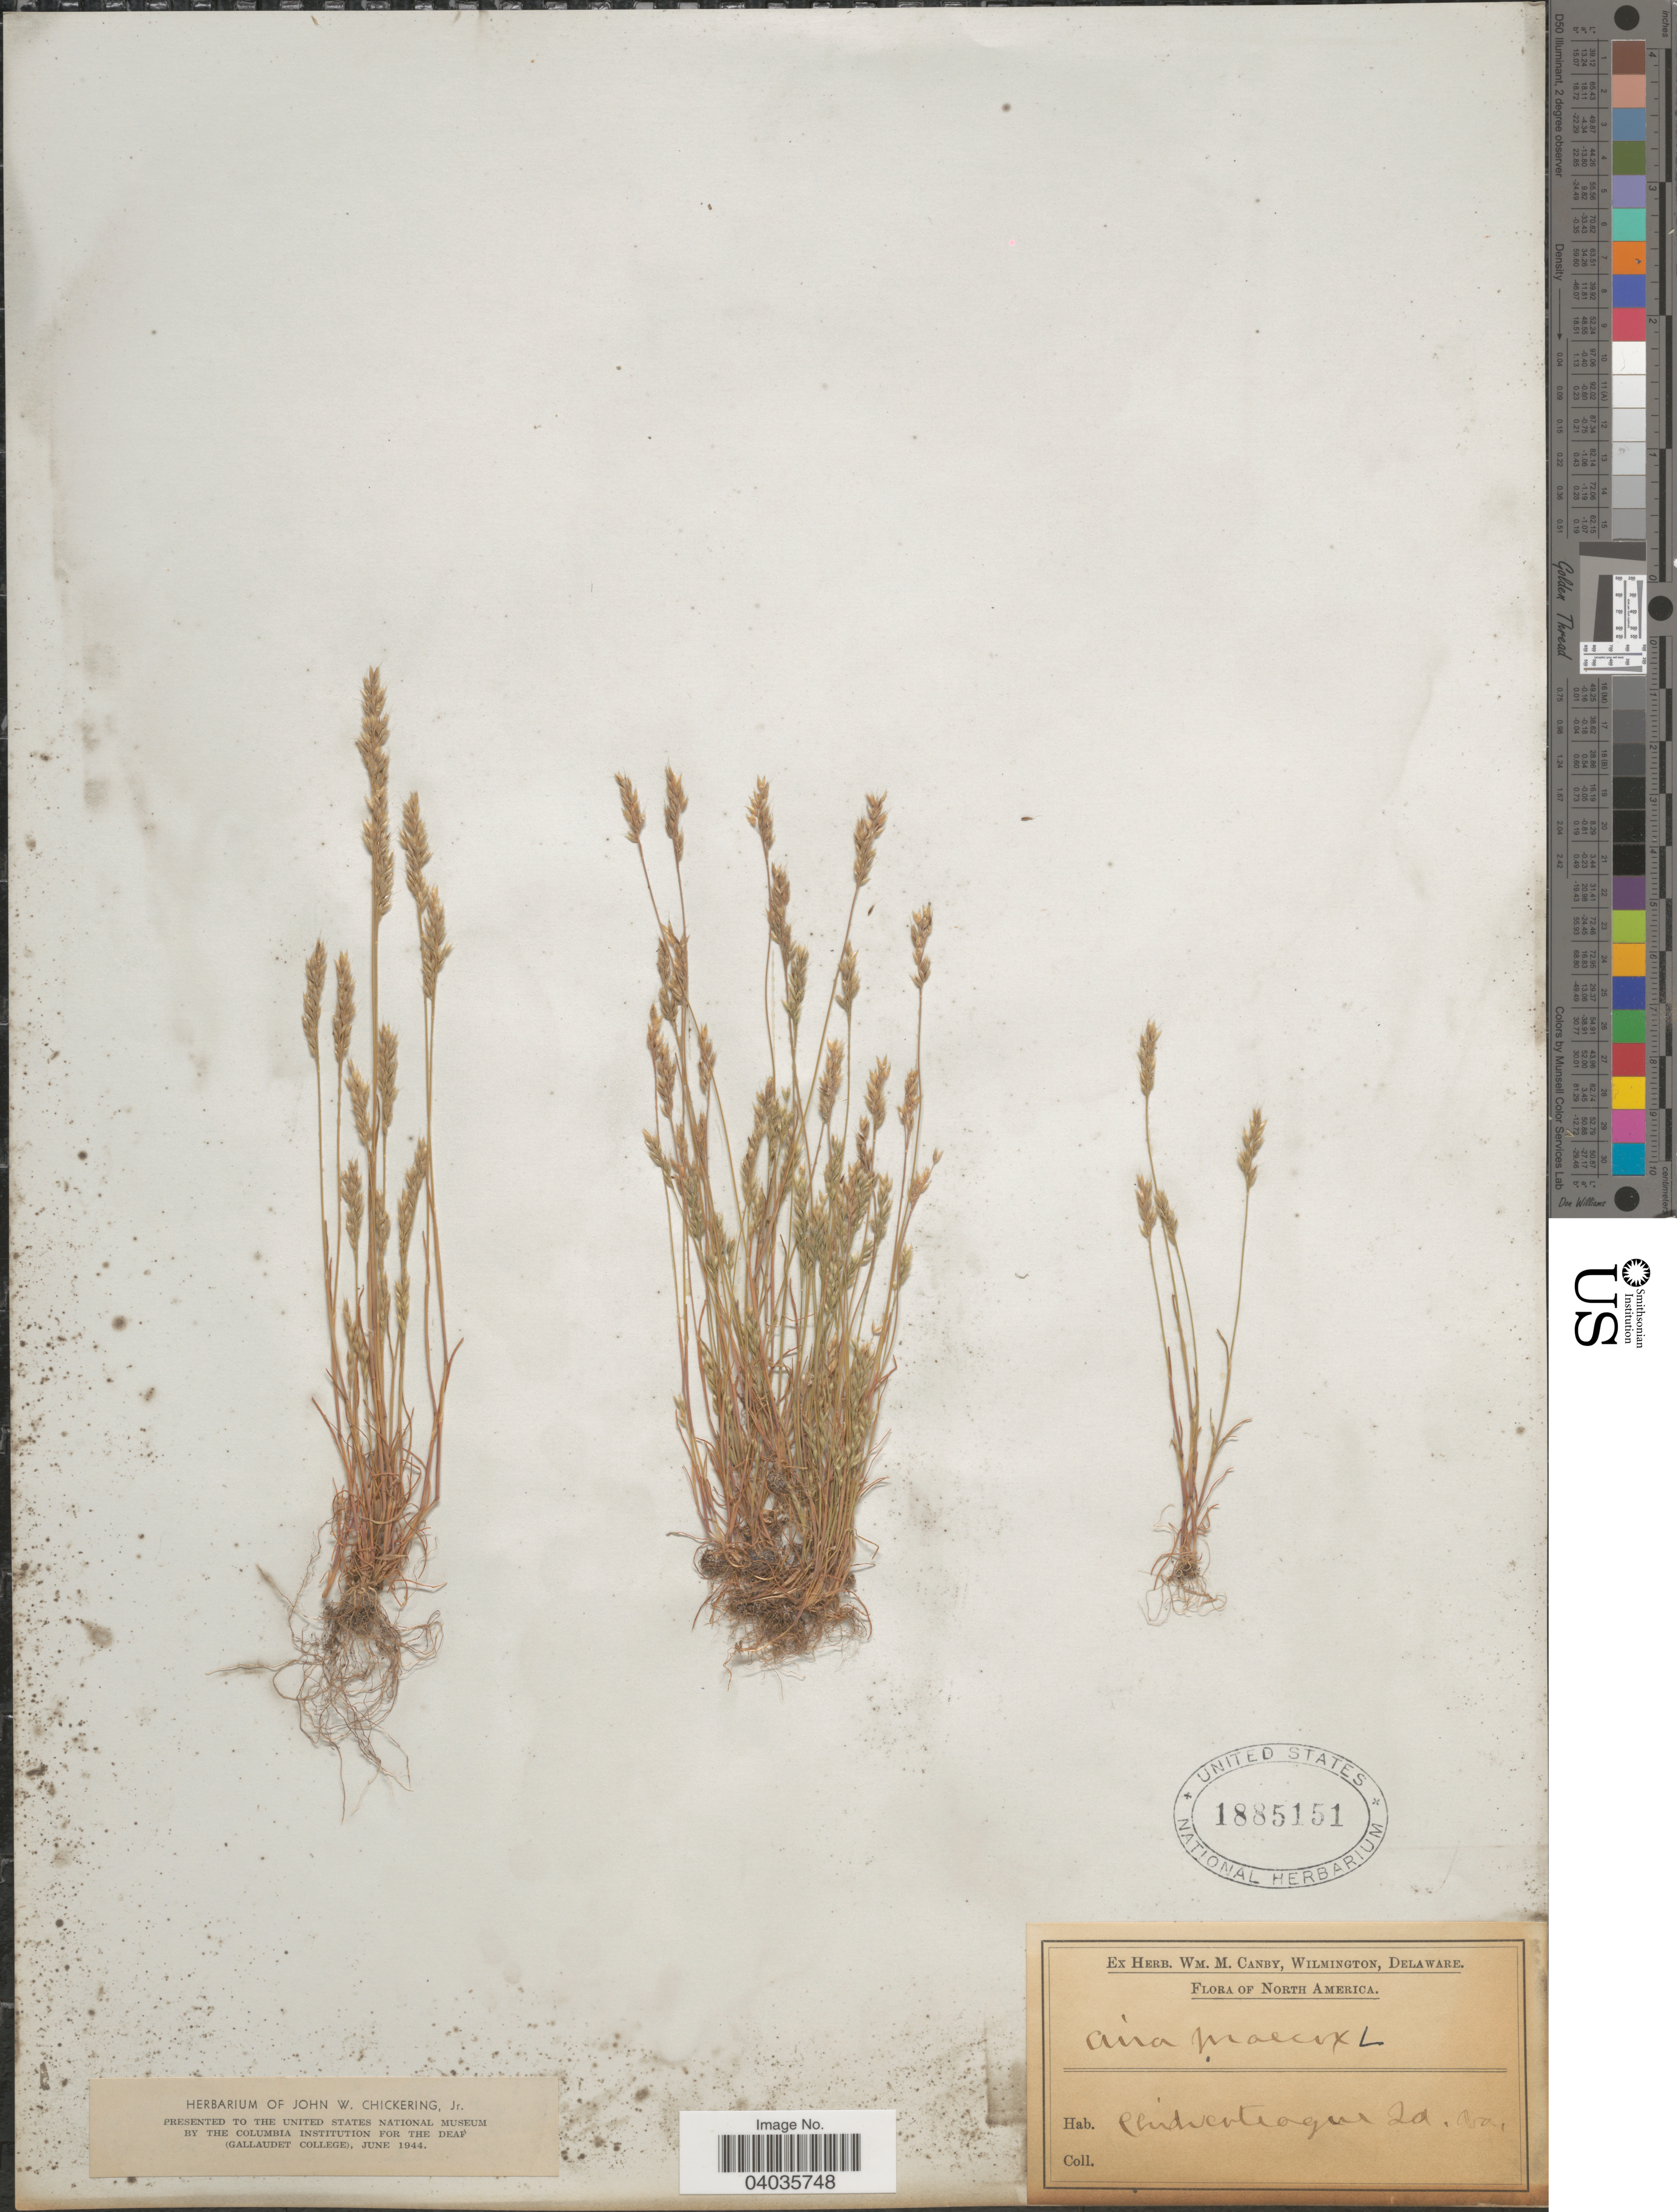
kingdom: Plantae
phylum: Tracheophyta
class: Liliopsida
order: Poales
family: Poaceae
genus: Aira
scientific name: Aira praecox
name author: L.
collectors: ex herb. W.M. Canby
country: United States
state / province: Virginia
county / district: Accomack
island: Chincoteague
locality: Chincoteague Id.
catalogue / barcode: US 1885151